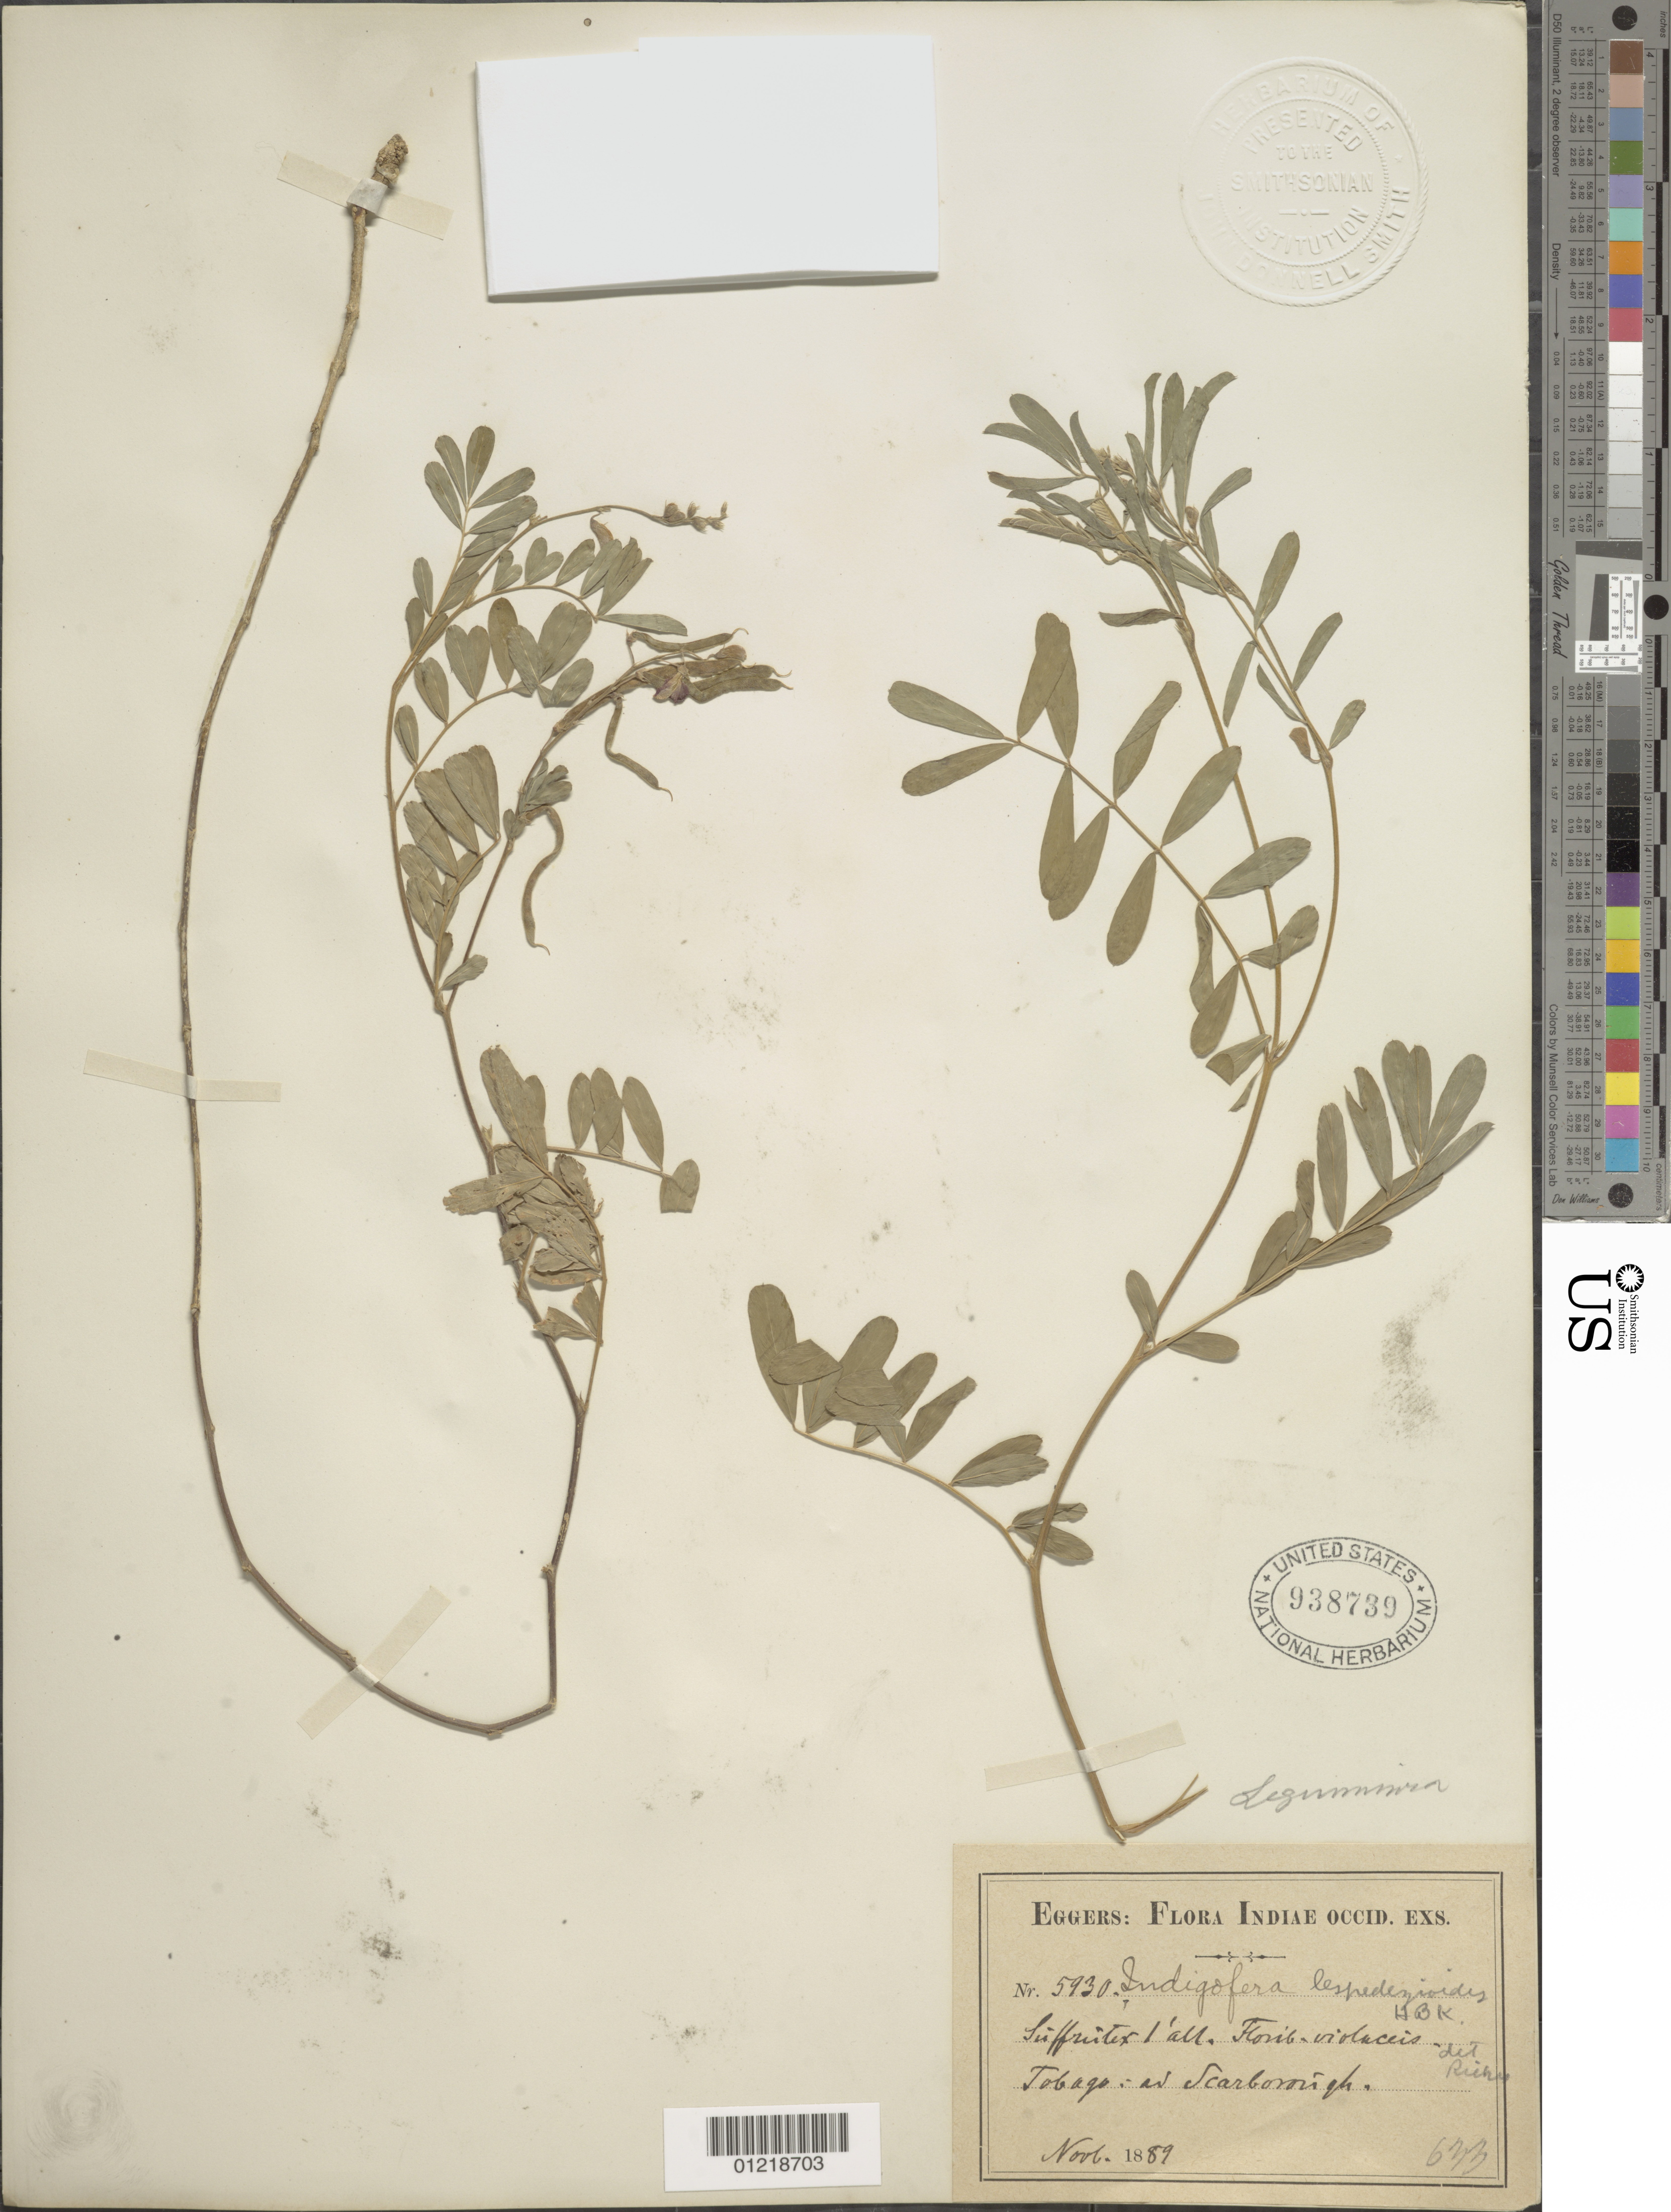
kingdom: Plantae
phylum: Tracheophyta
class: Magnoliopsida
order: Fabales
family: Fabaceae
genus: Indigofera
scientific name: Indigofera lespedezioides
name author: Kunth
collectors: H. F. A. von Eggers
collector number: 5930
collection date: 1889-11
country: Trinidad and Tobago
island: Tobago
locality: Scarborough.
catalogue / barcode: US 938739